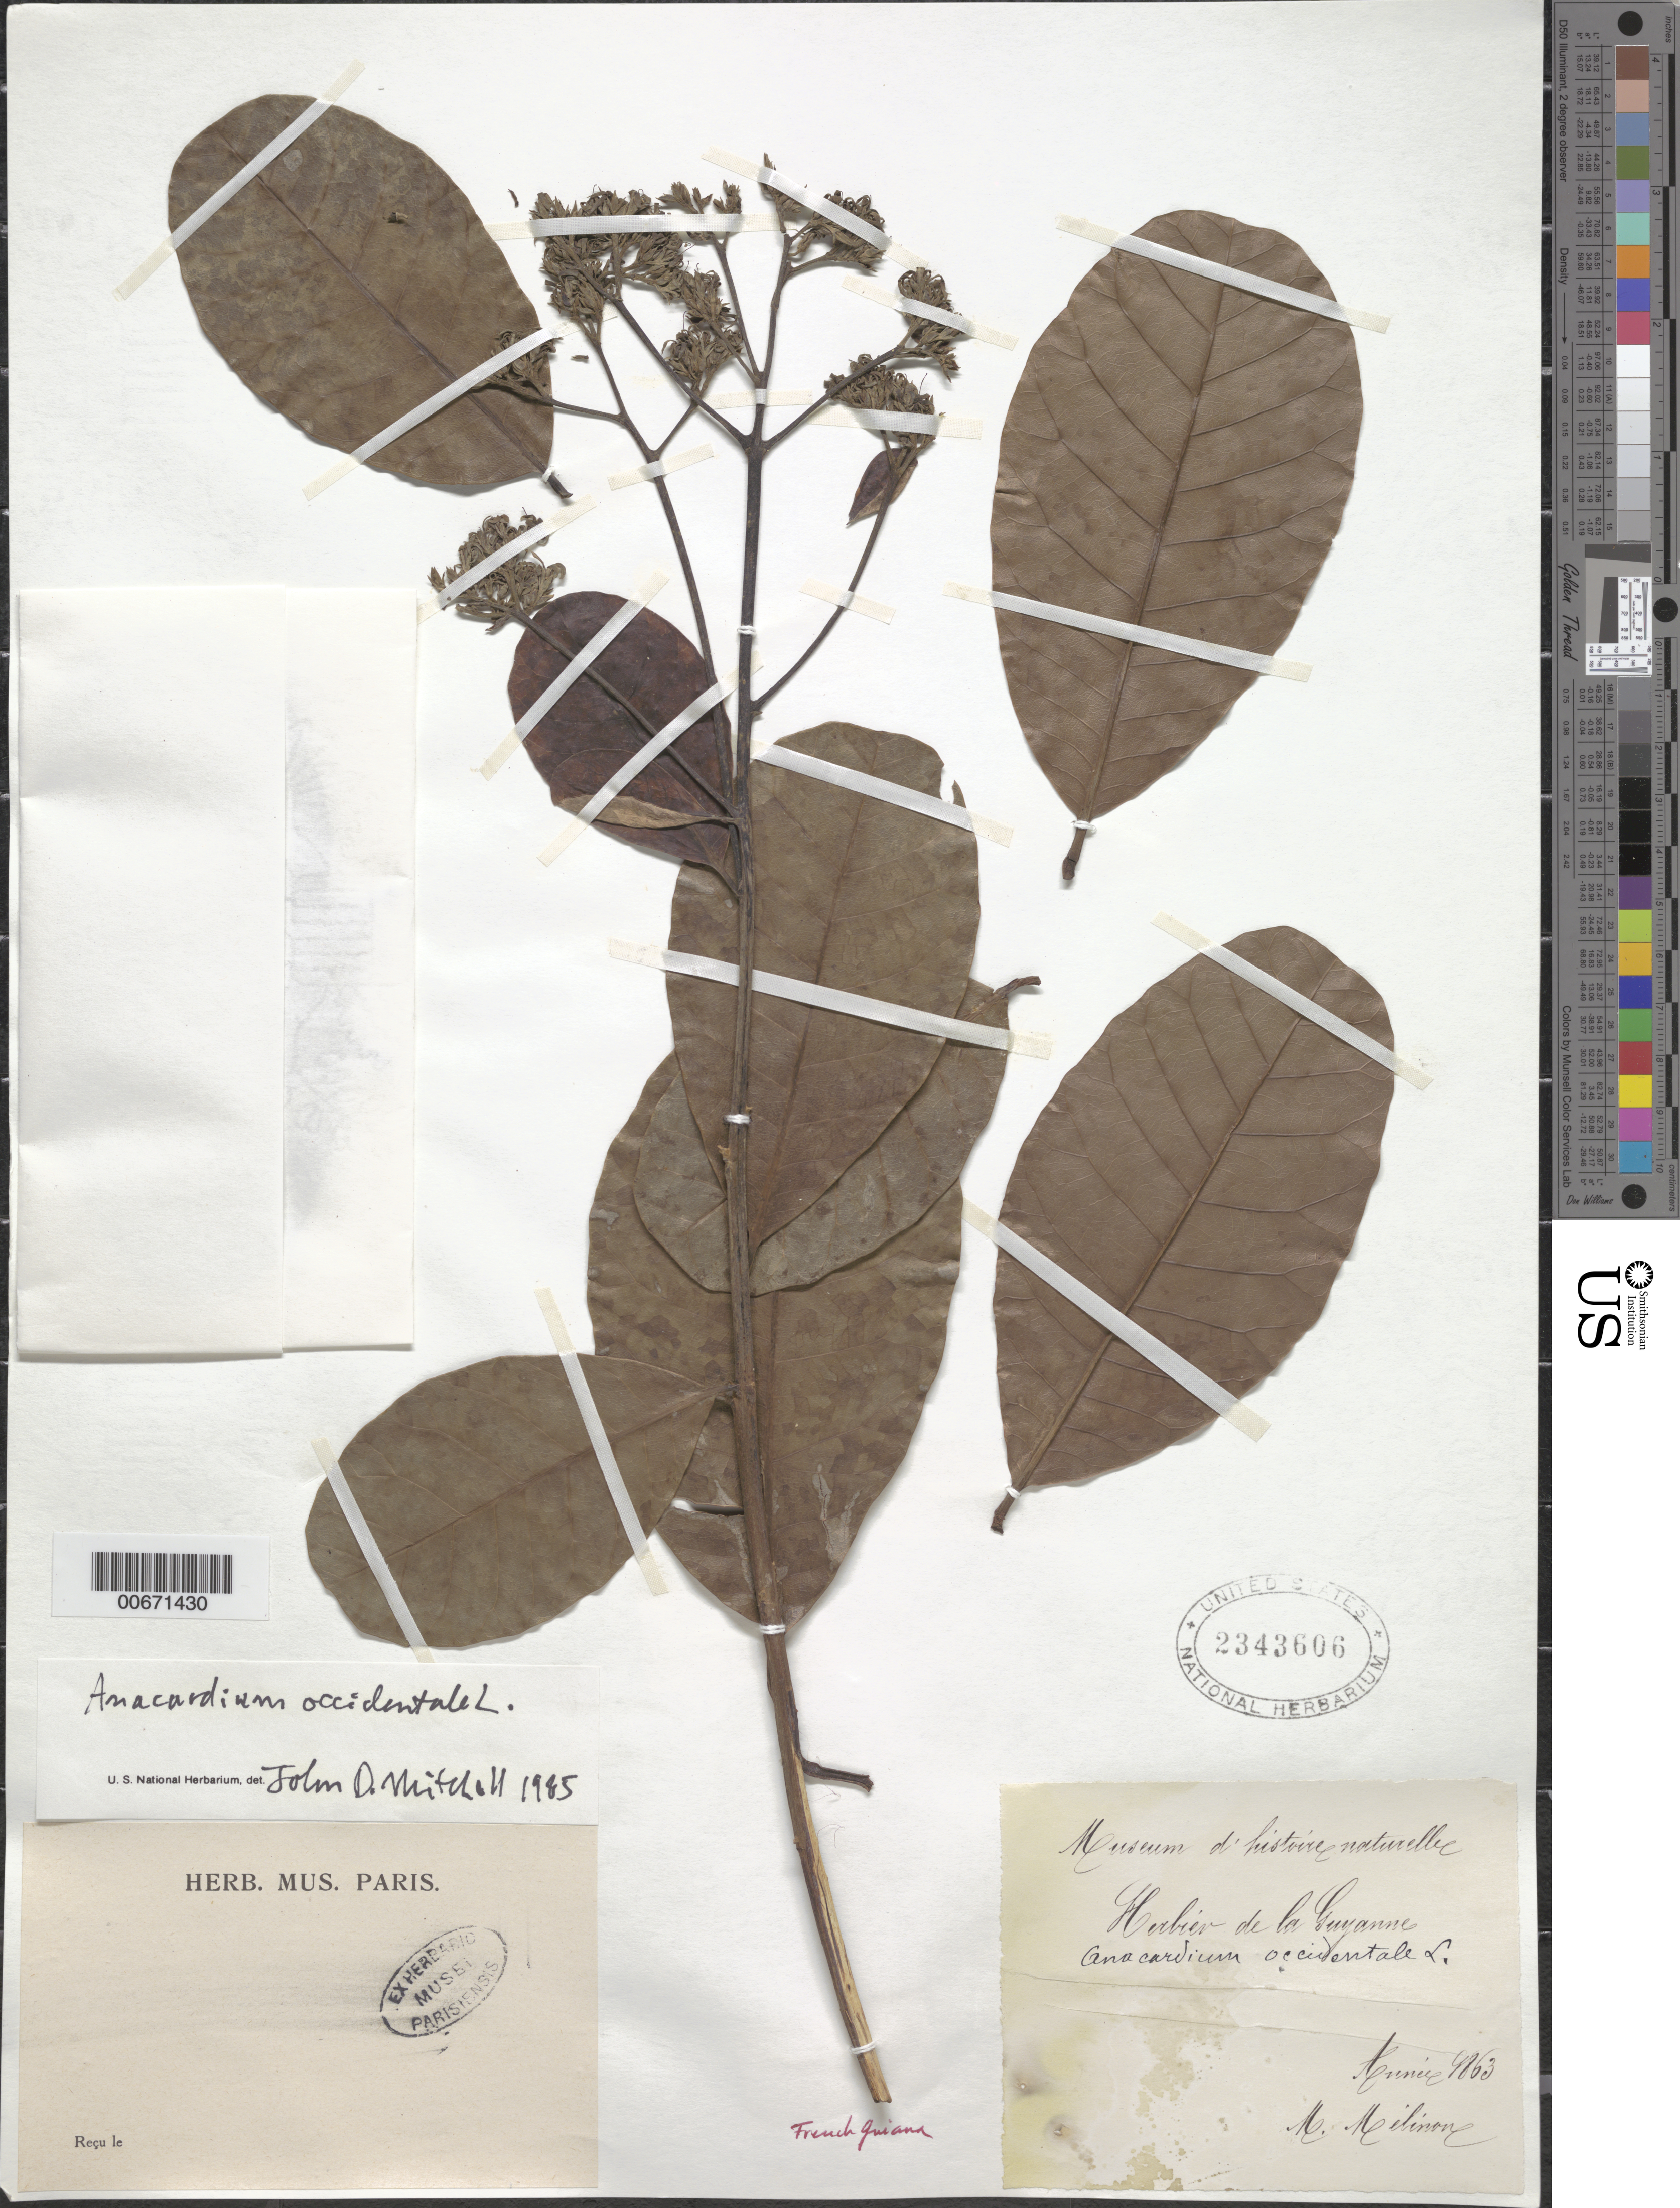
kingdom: Plantae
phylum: Tracheophyta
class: Magnoliopsida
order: Sapindales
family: Anacardiaceae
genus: Anacardium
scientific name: Anacardium occidentale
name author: L.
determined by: Mitchell, John D.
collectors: E. Mélinon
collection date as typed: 1863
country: French Guiana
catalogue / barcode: US 2343606